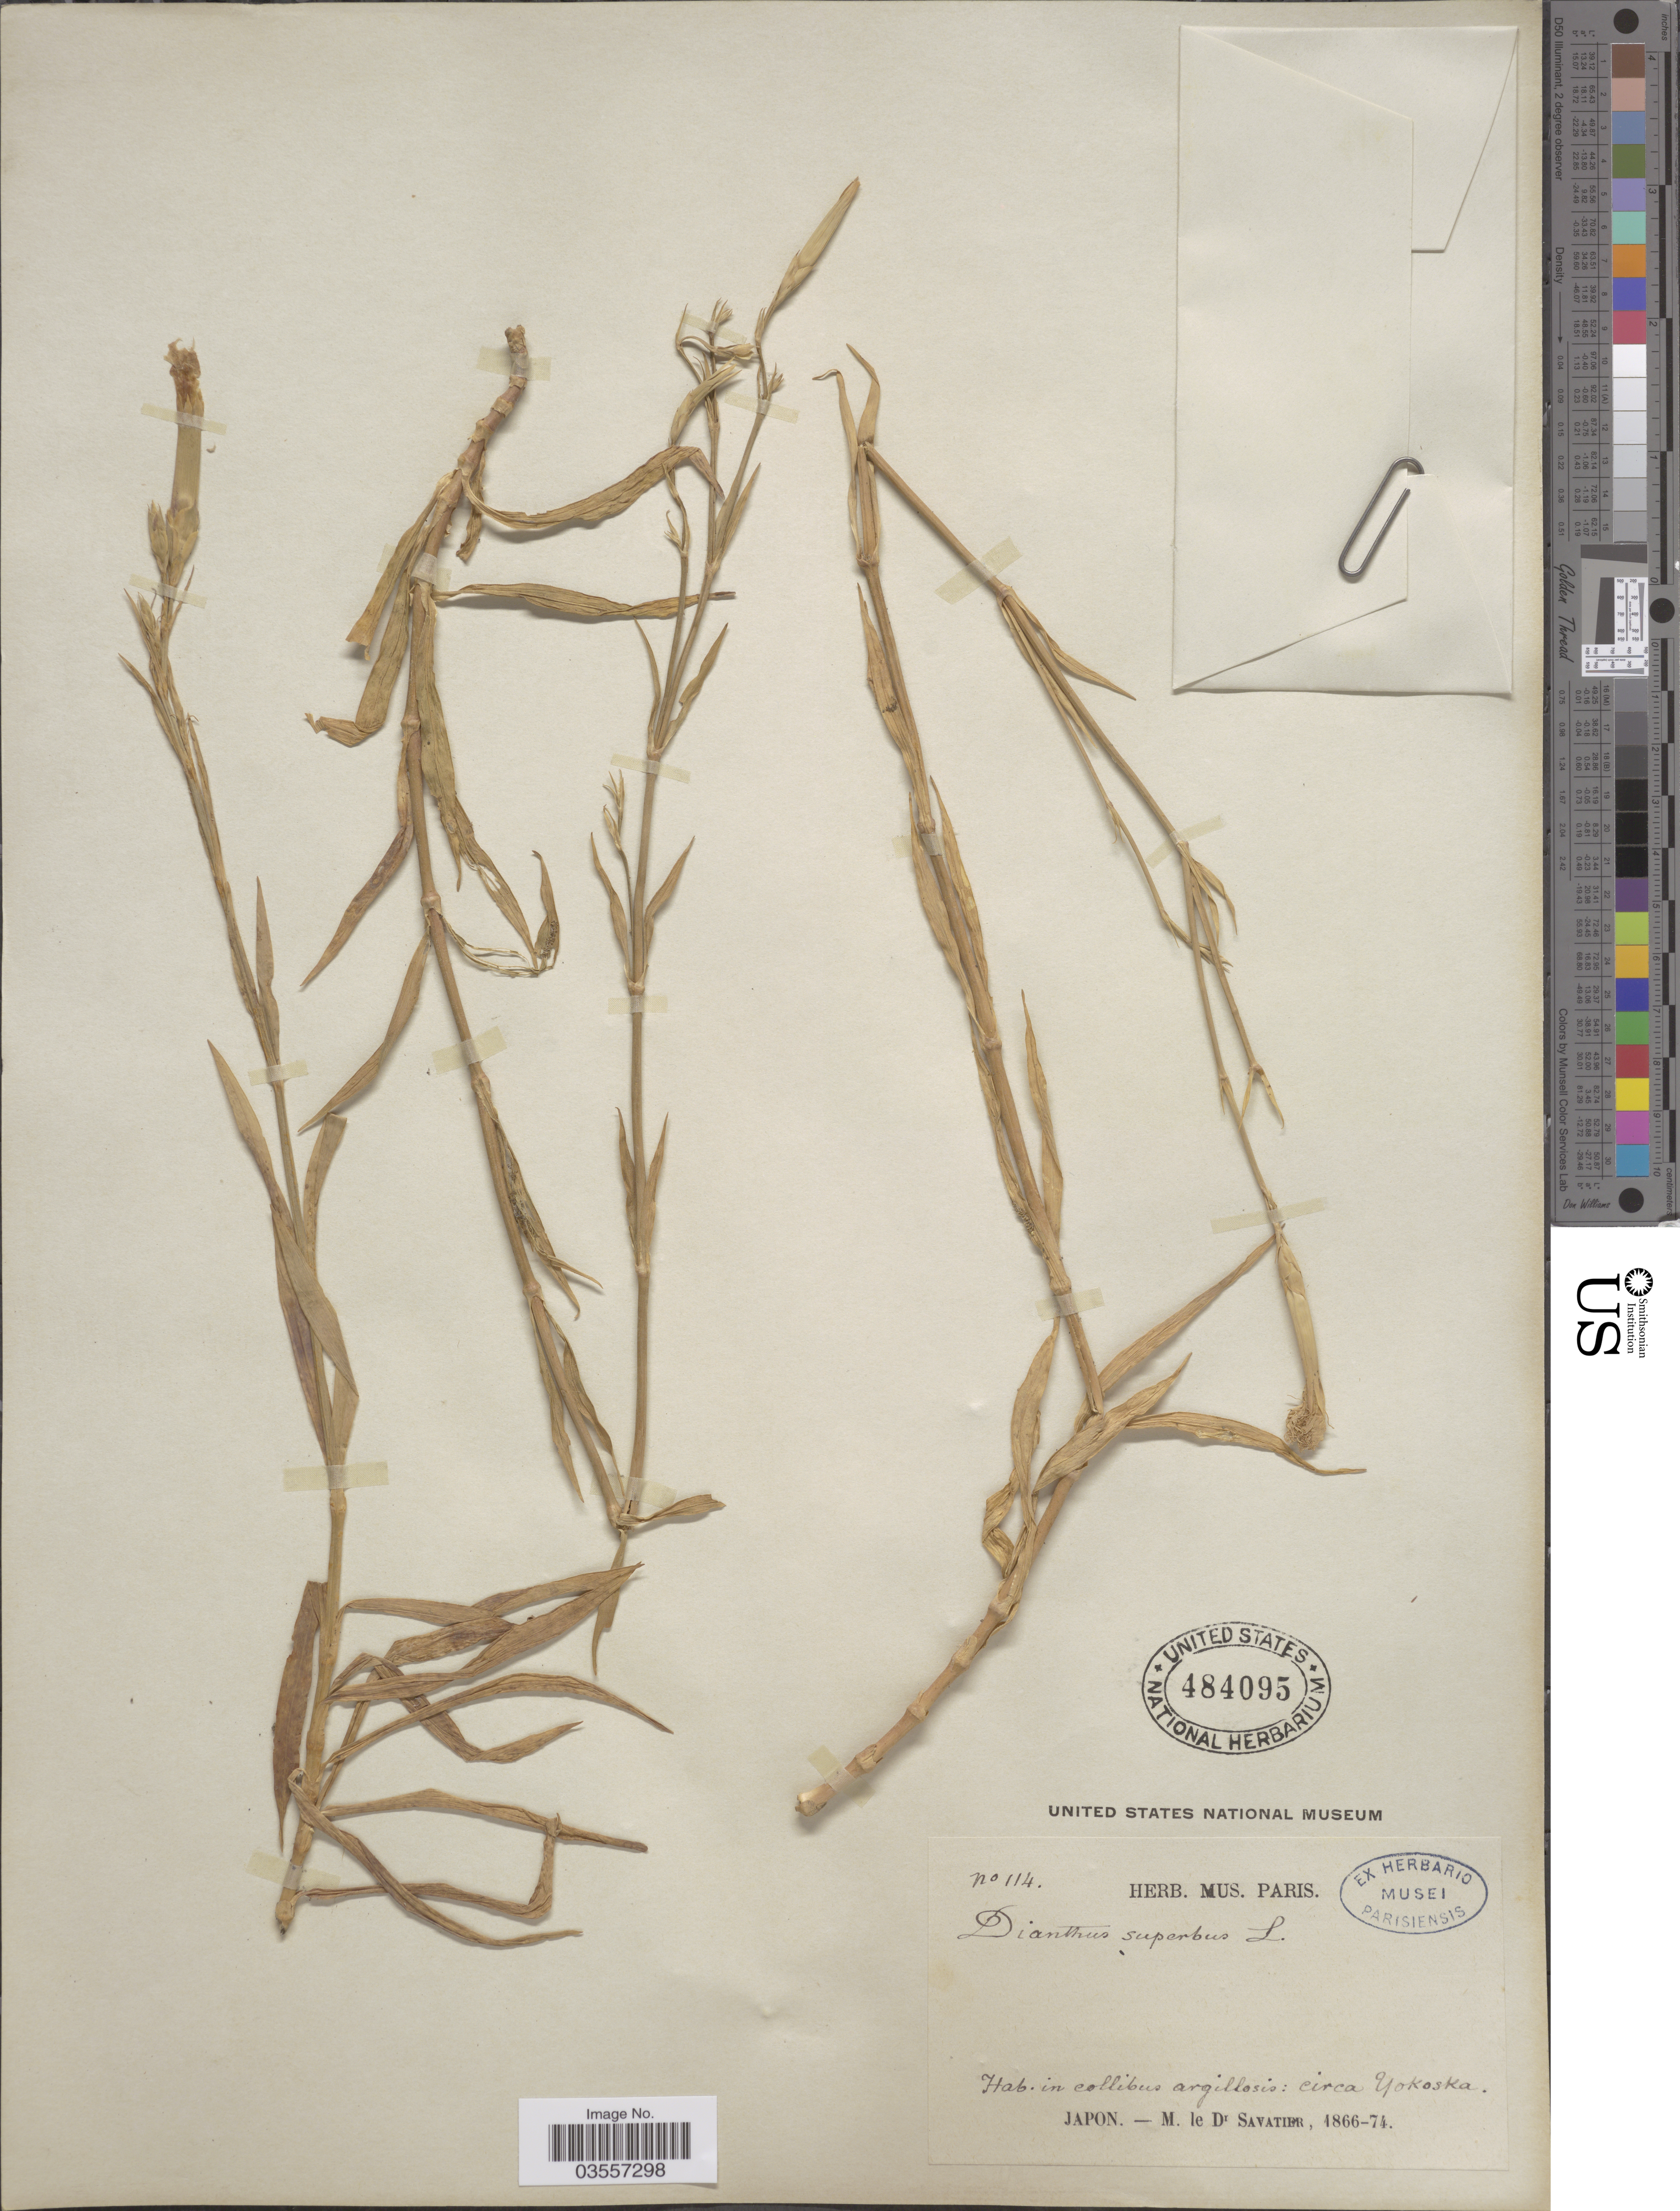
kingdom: Plantae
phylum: Tracheophyta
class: Magnoliopsida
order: Caryophyllales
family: Caryophyllaceae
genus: Dianthus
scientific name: Dianthus superbus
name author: L.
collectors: M. D' Savatier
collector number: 114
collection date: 1866/1874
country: Japan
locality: Circa Yokoska.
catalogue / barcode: US 484095